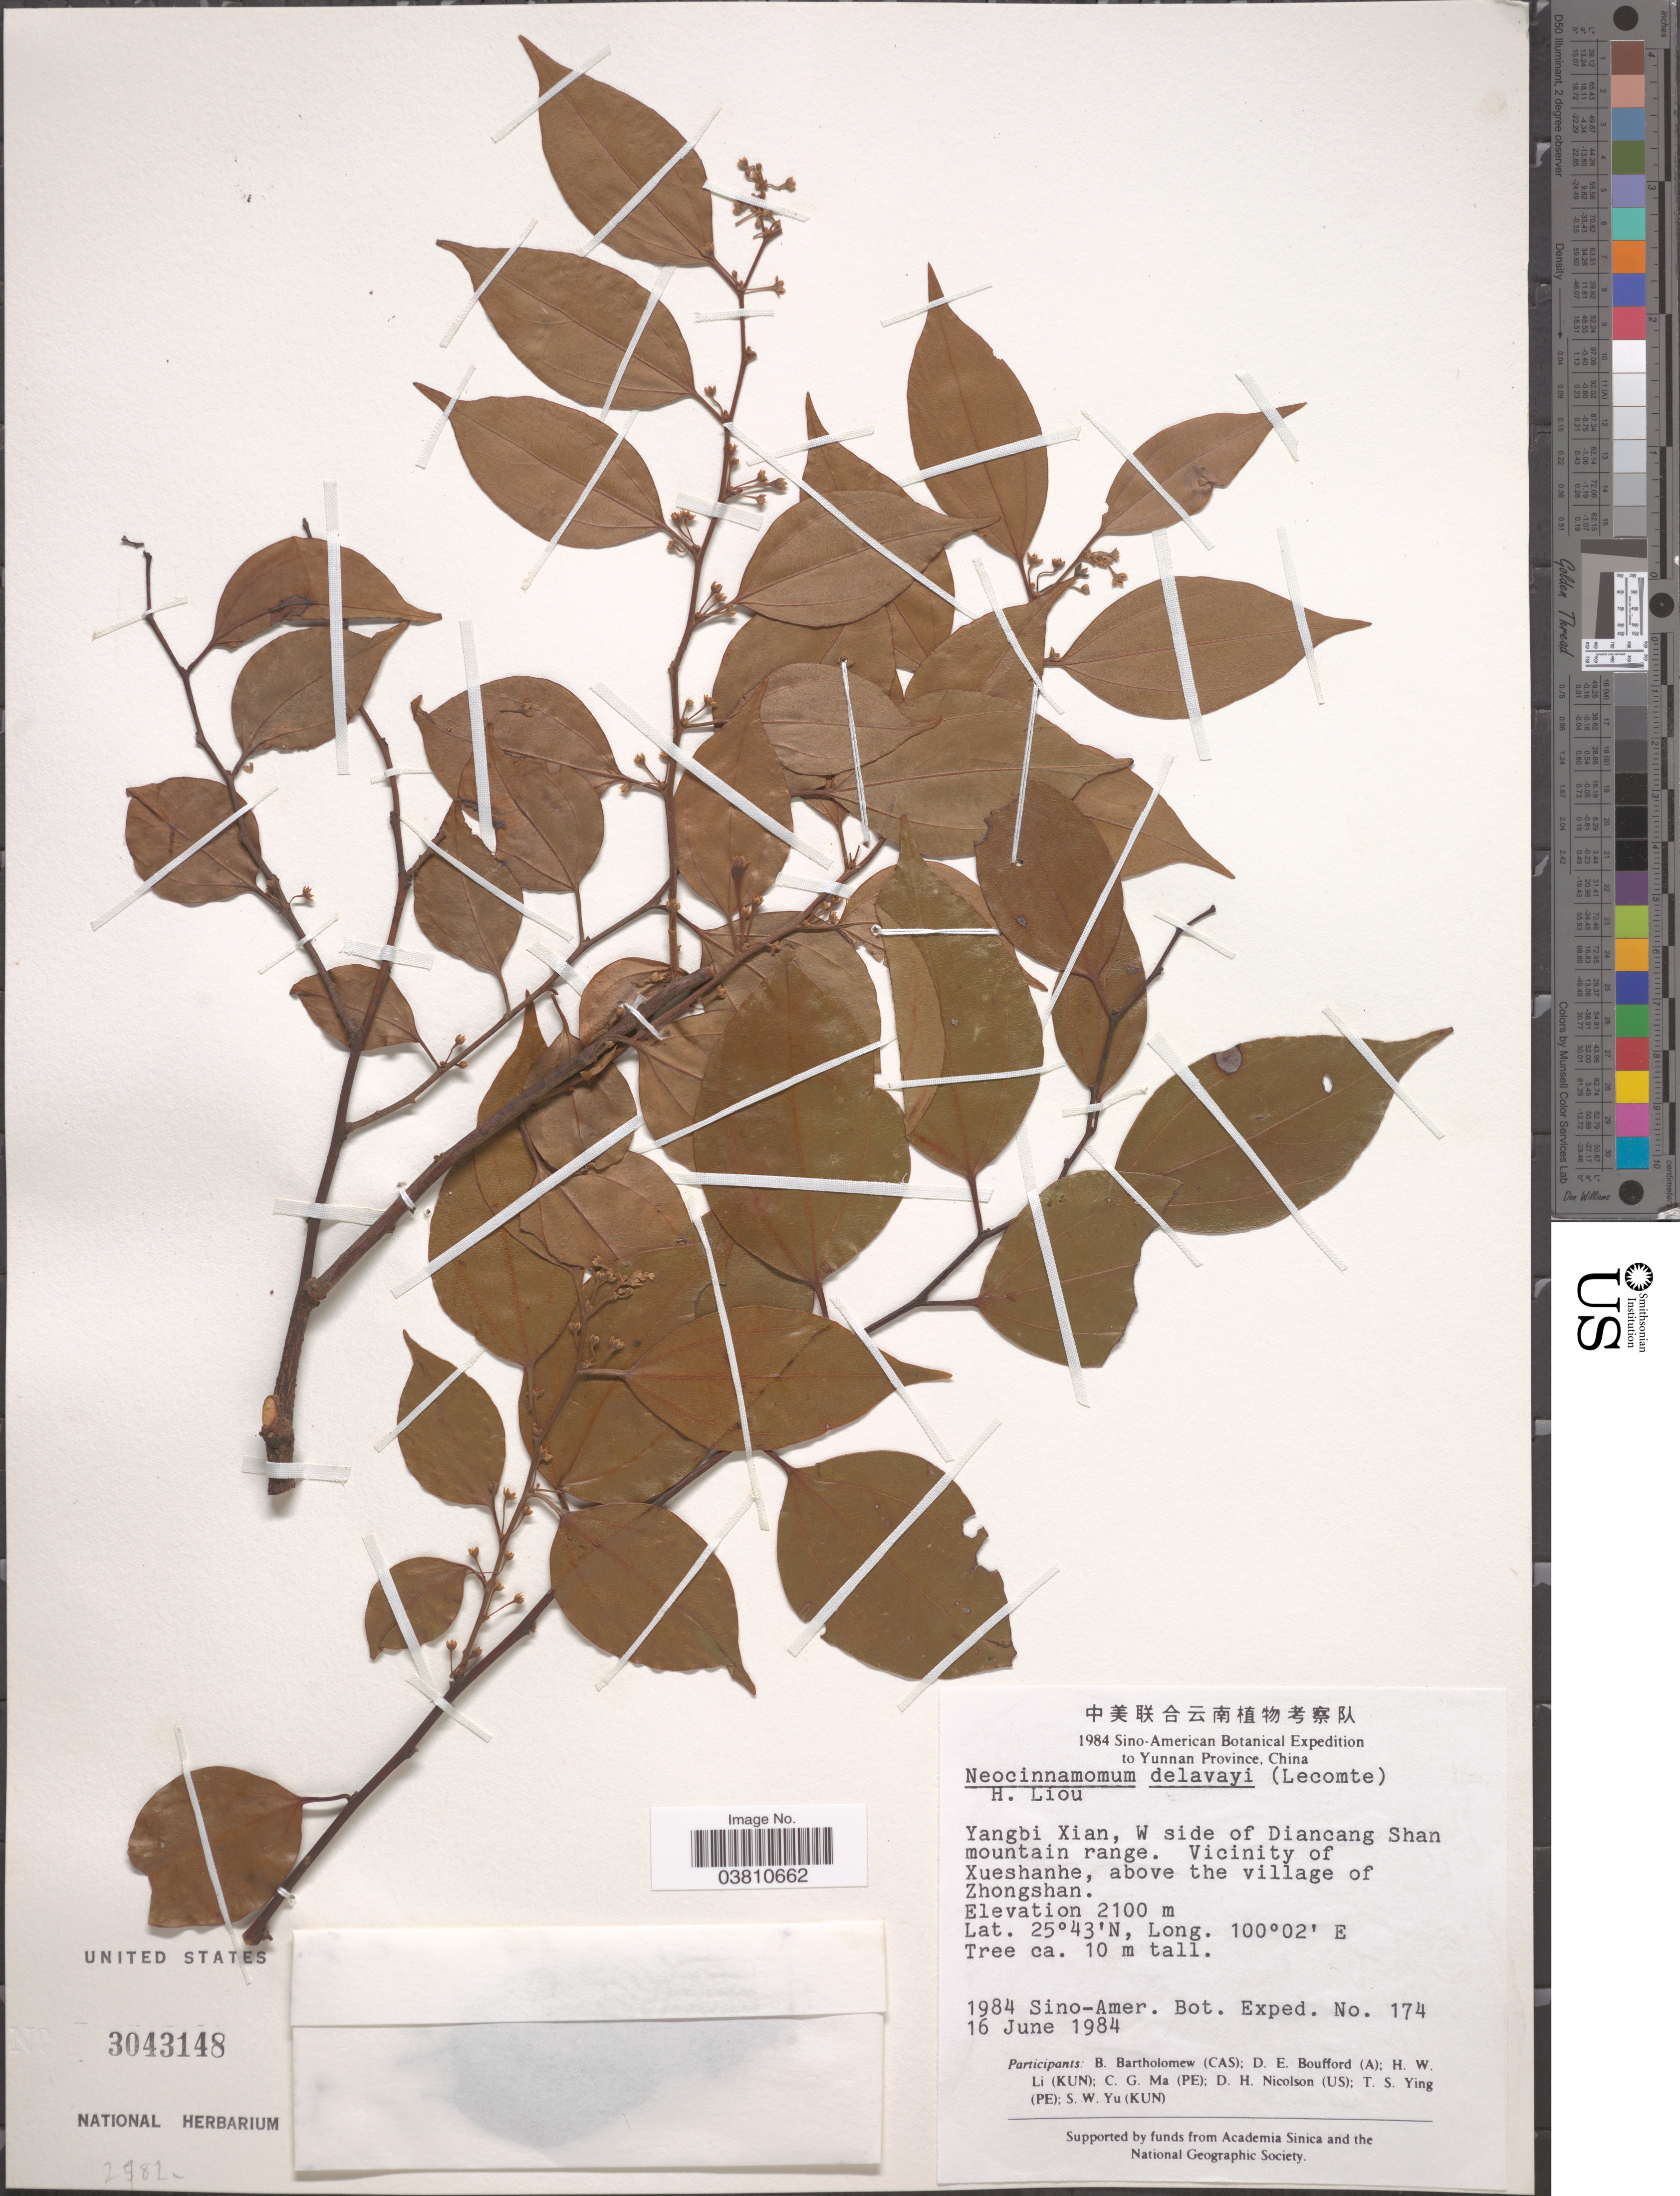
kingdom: Plantae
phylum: Tracheophyta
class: Magnoliopsida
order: Laurales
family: Lauraceae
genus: Neocinnamomum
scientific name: Neocinnamomum delavayi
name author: H. Liu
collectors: Sino-Amer. Bot. Exped. 1984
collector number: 174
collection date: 1984-06-16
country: China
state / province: Yunnan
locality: Yangbi Xian, W side of Diancang Shan mountain range. Vicinity of Xueshanhe, above the village of Zhongshan.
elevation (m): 2100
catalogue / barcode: US 3043148